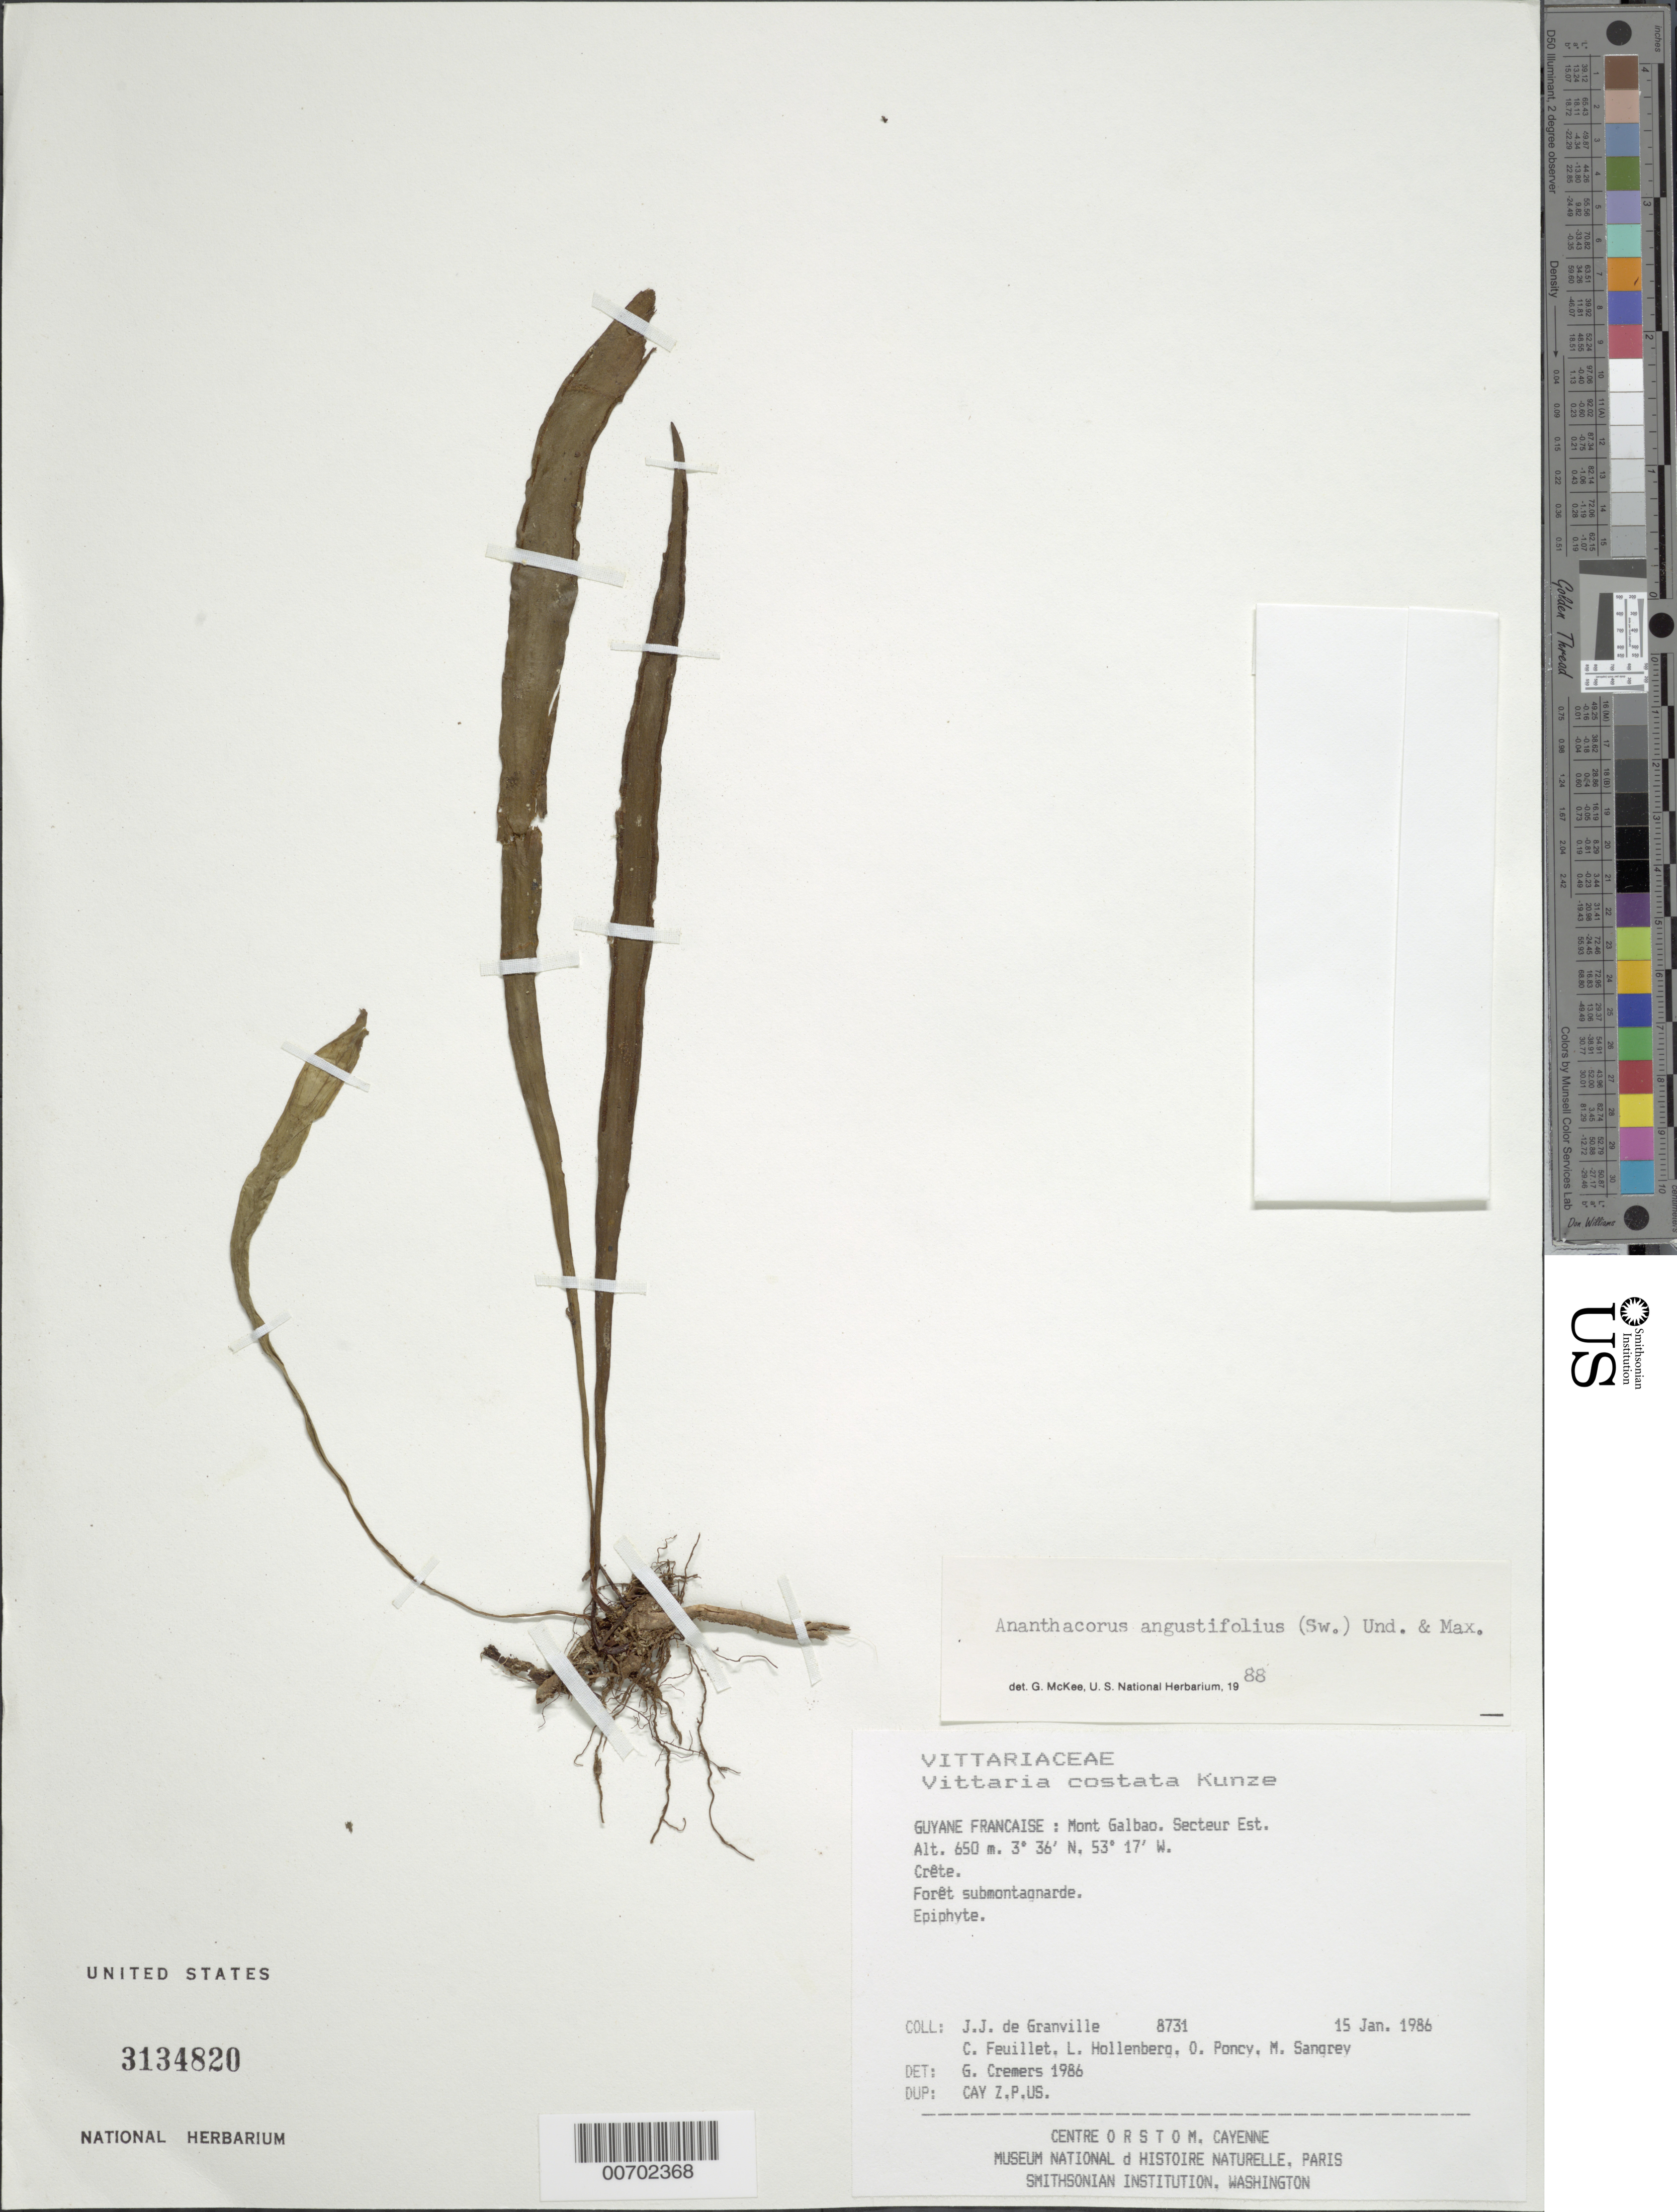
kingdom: Plantae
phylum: Tracheophyta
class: Polypodiopsida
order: Polypodiales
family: Pteridaceae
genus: Ananthacorus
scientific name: Ananthacorus angustifolius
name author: (Sw.) Underw. & Maxon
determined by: McKee, G. S., (US), NMNH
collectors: J.-J. de Granville, C. Feuillet, L. Hollenberg, O. Poncy & M. S. Sangrey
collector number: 8731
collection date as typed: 15-Jan-86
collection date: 1986-01-15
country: French Guiana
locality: Mont Galbao. Secteur Est. Crête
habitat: Forêt submontagnarde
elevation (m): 600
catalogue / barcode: US 3134820